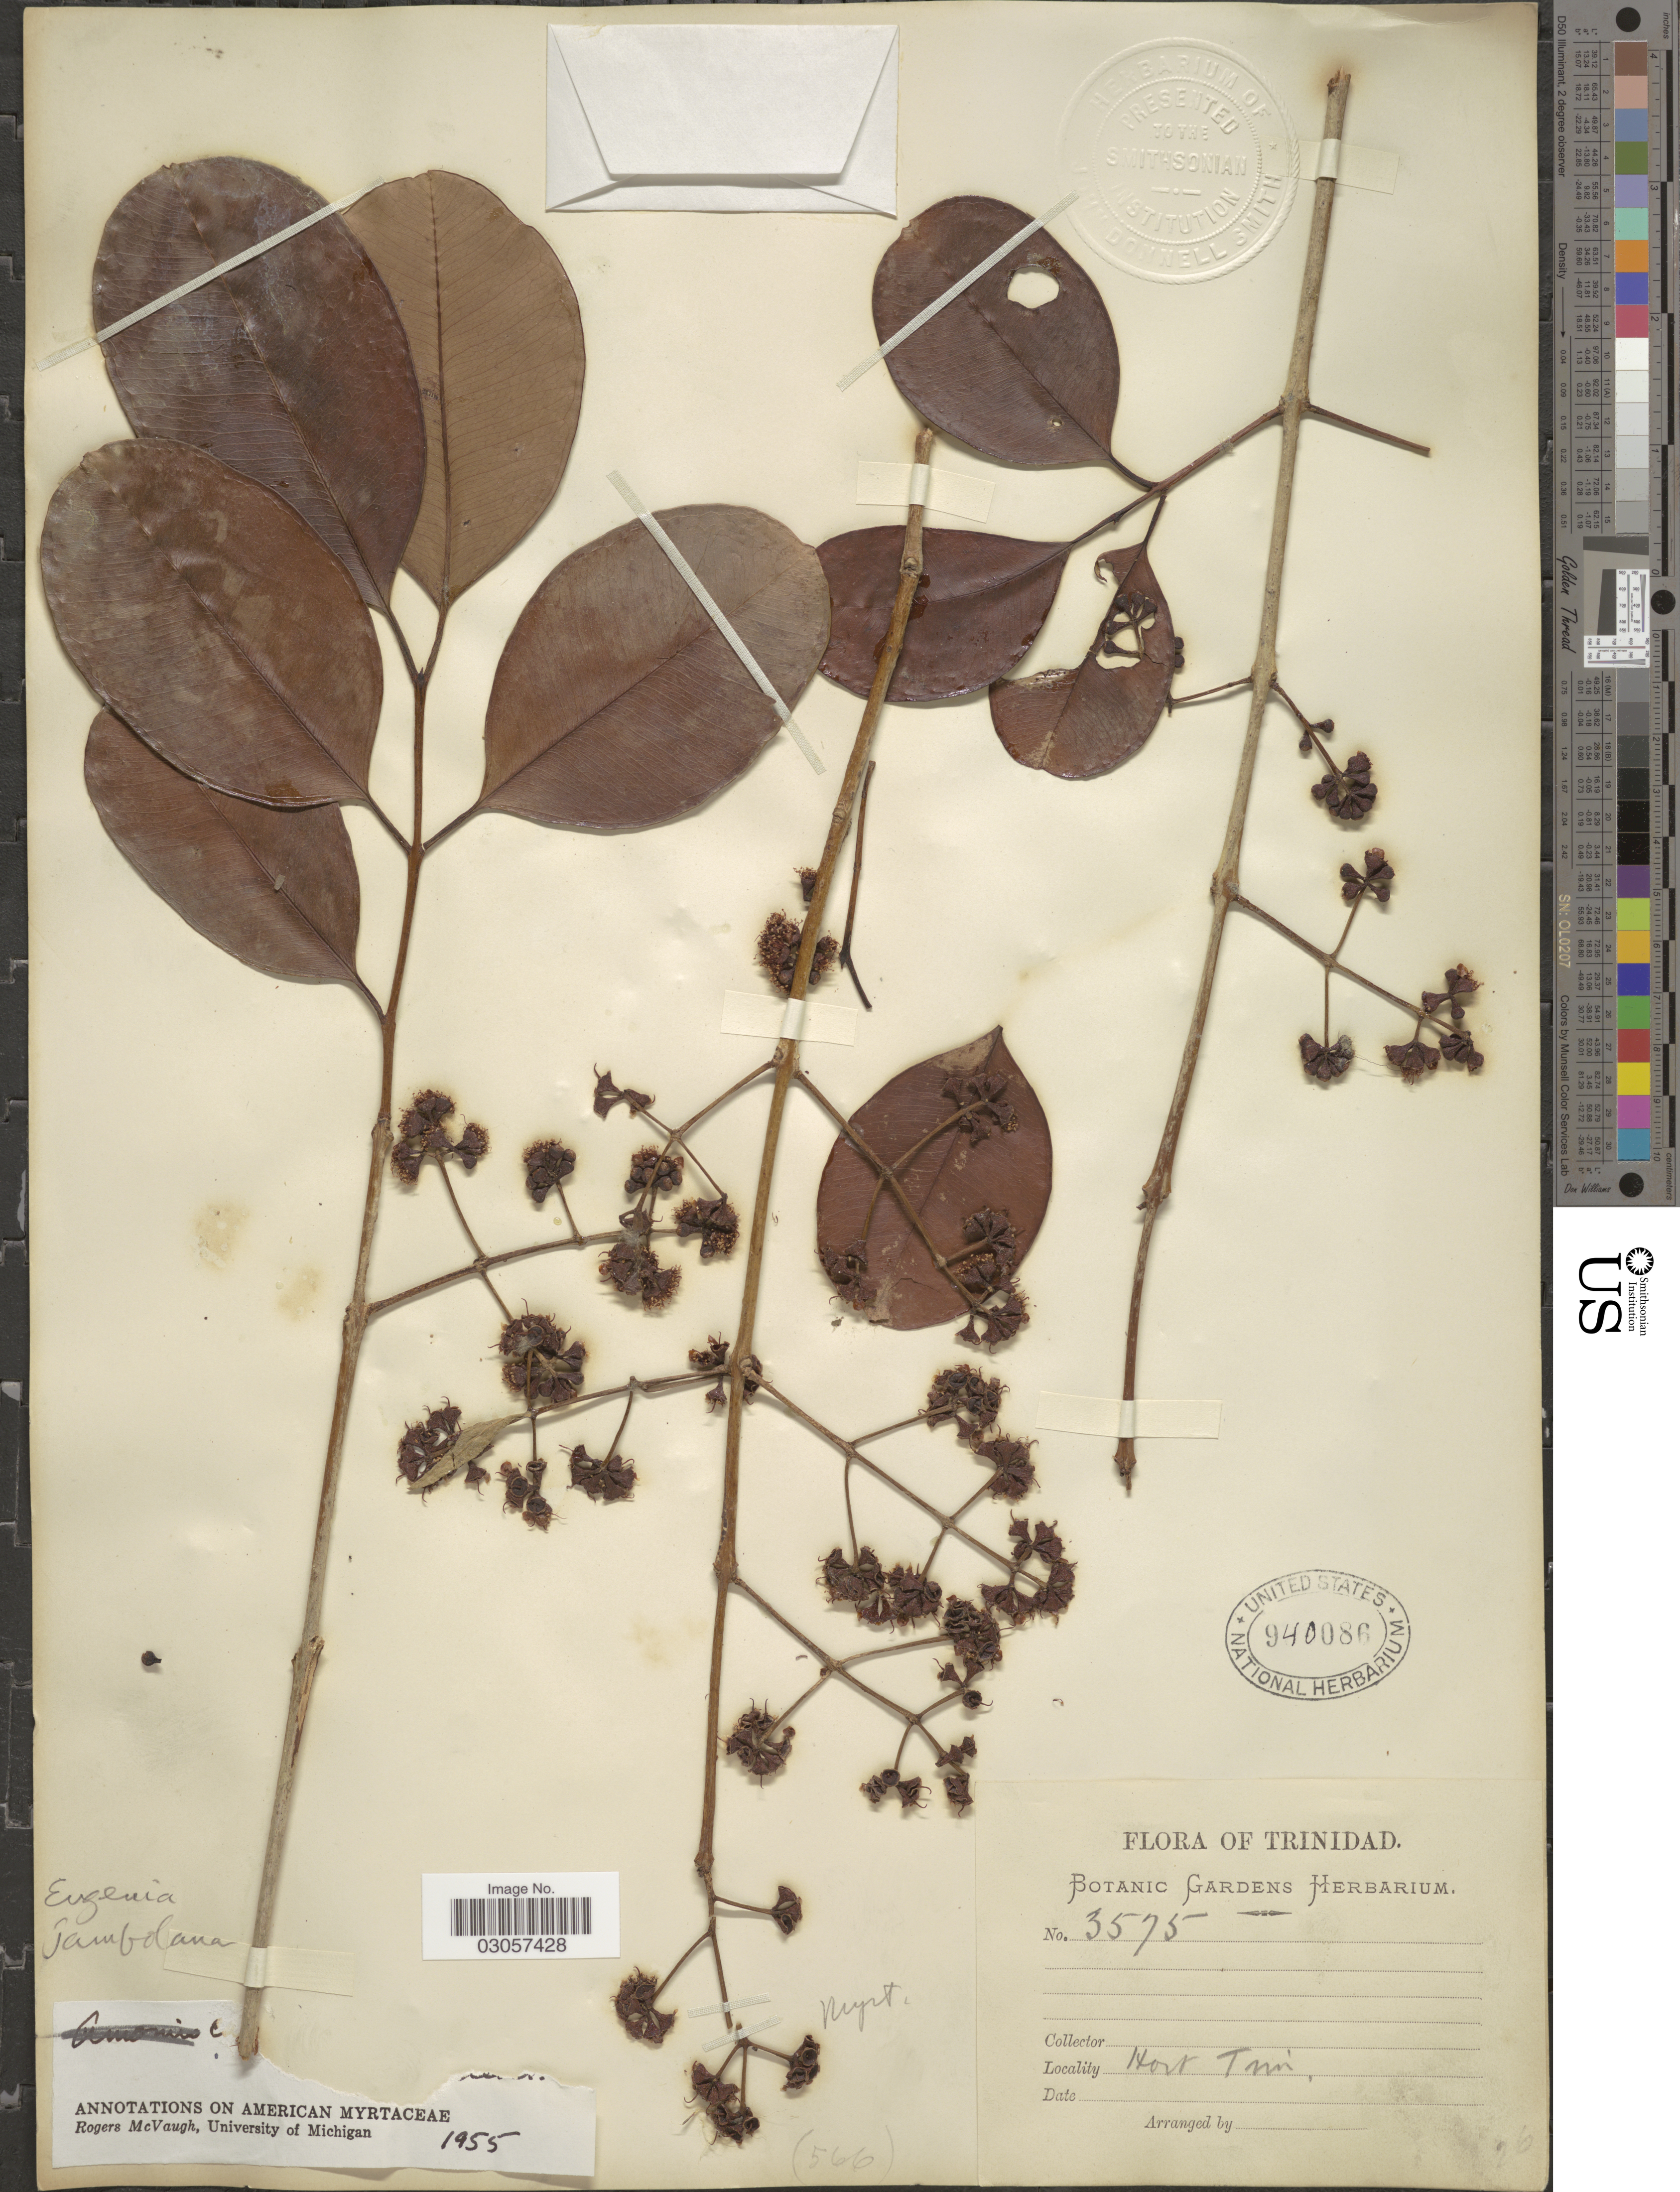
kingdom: Plantae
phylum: Tracheophyta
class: Magnoliopsida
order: Myrtales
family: Myrtaceae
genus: Syzygium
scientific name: Syzygium cumini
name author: (L.) Skeels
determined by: Strong, Mark T., (BOT), Smithsonian Institution - National Museum of Natural History (UNITED STATES)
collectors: ex herb. Botanic Gardens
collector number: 3575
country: Trinidad and Tobago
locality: Trinidad, Hort Trin.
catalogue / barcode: US 940086